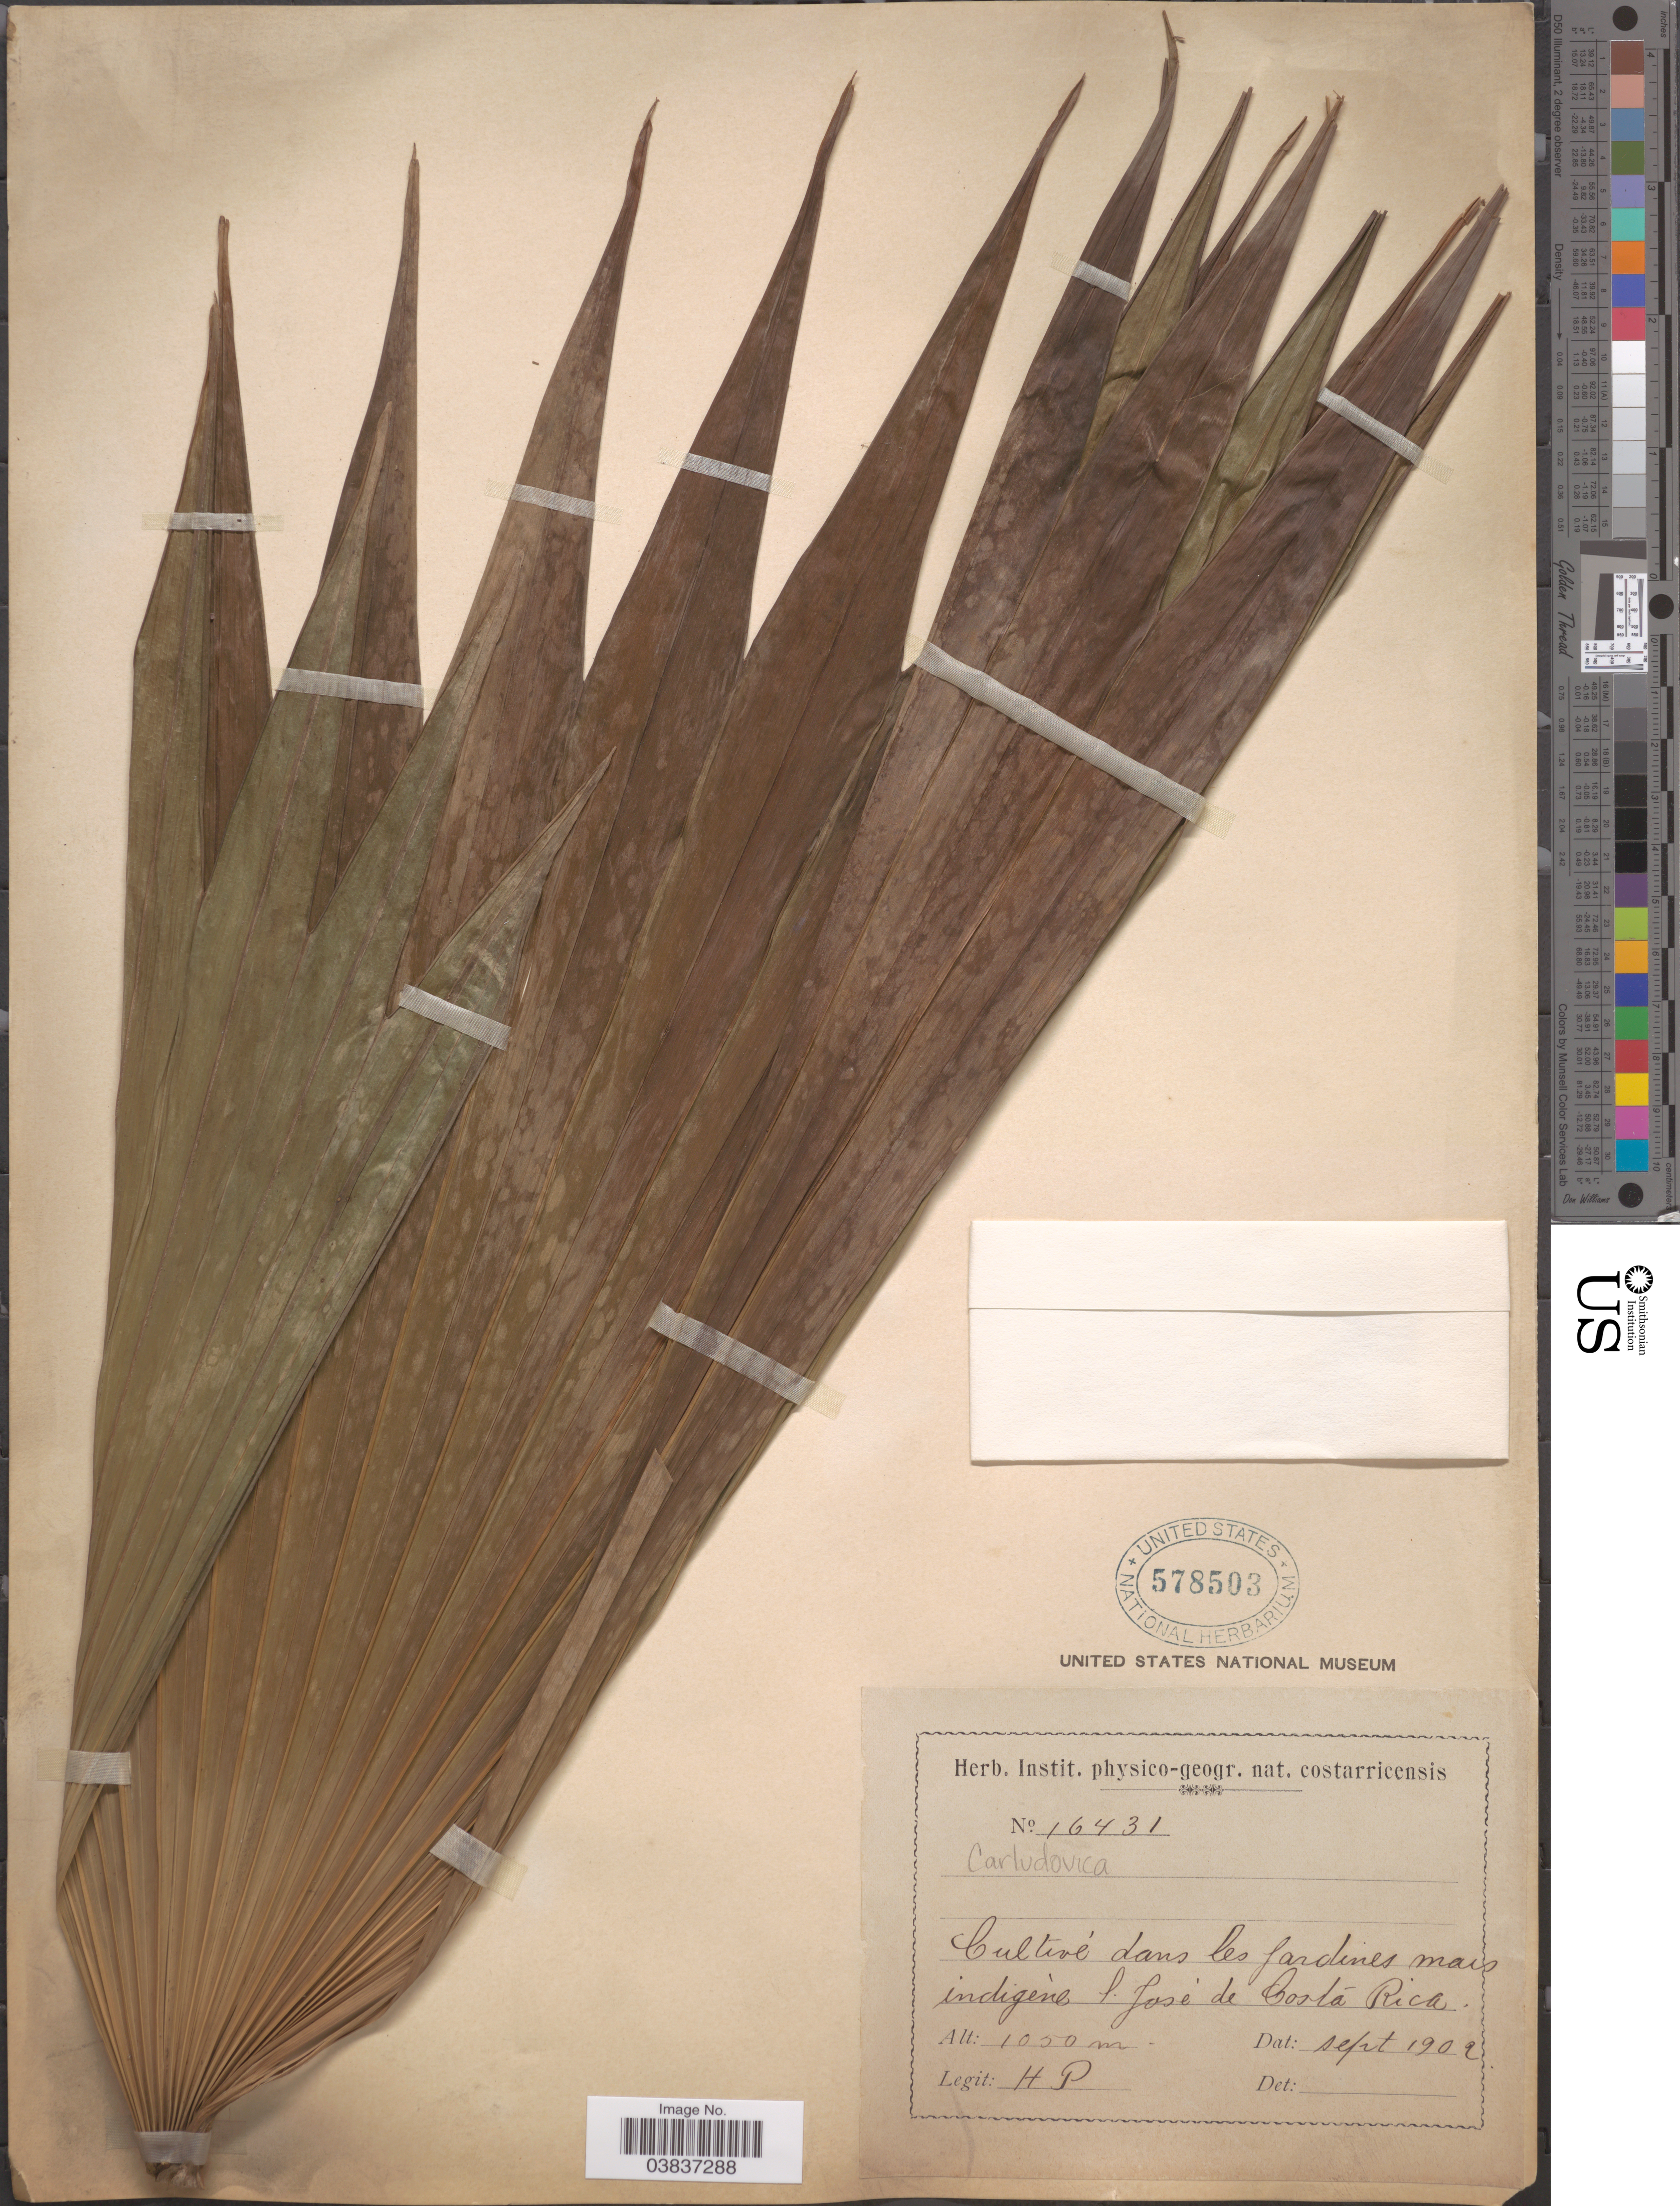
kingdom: Plantae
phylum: Tracheophyta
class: Liliopsida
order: Pandanales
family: Cyclanthaceae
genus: Carludovica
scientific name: Carludovica sp.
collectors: H. P.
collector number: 16431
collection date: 1902-09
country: Costa Rica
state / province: San José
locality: Les jardines mais indigenè S. José.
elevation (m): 1050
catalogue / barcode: US 578503